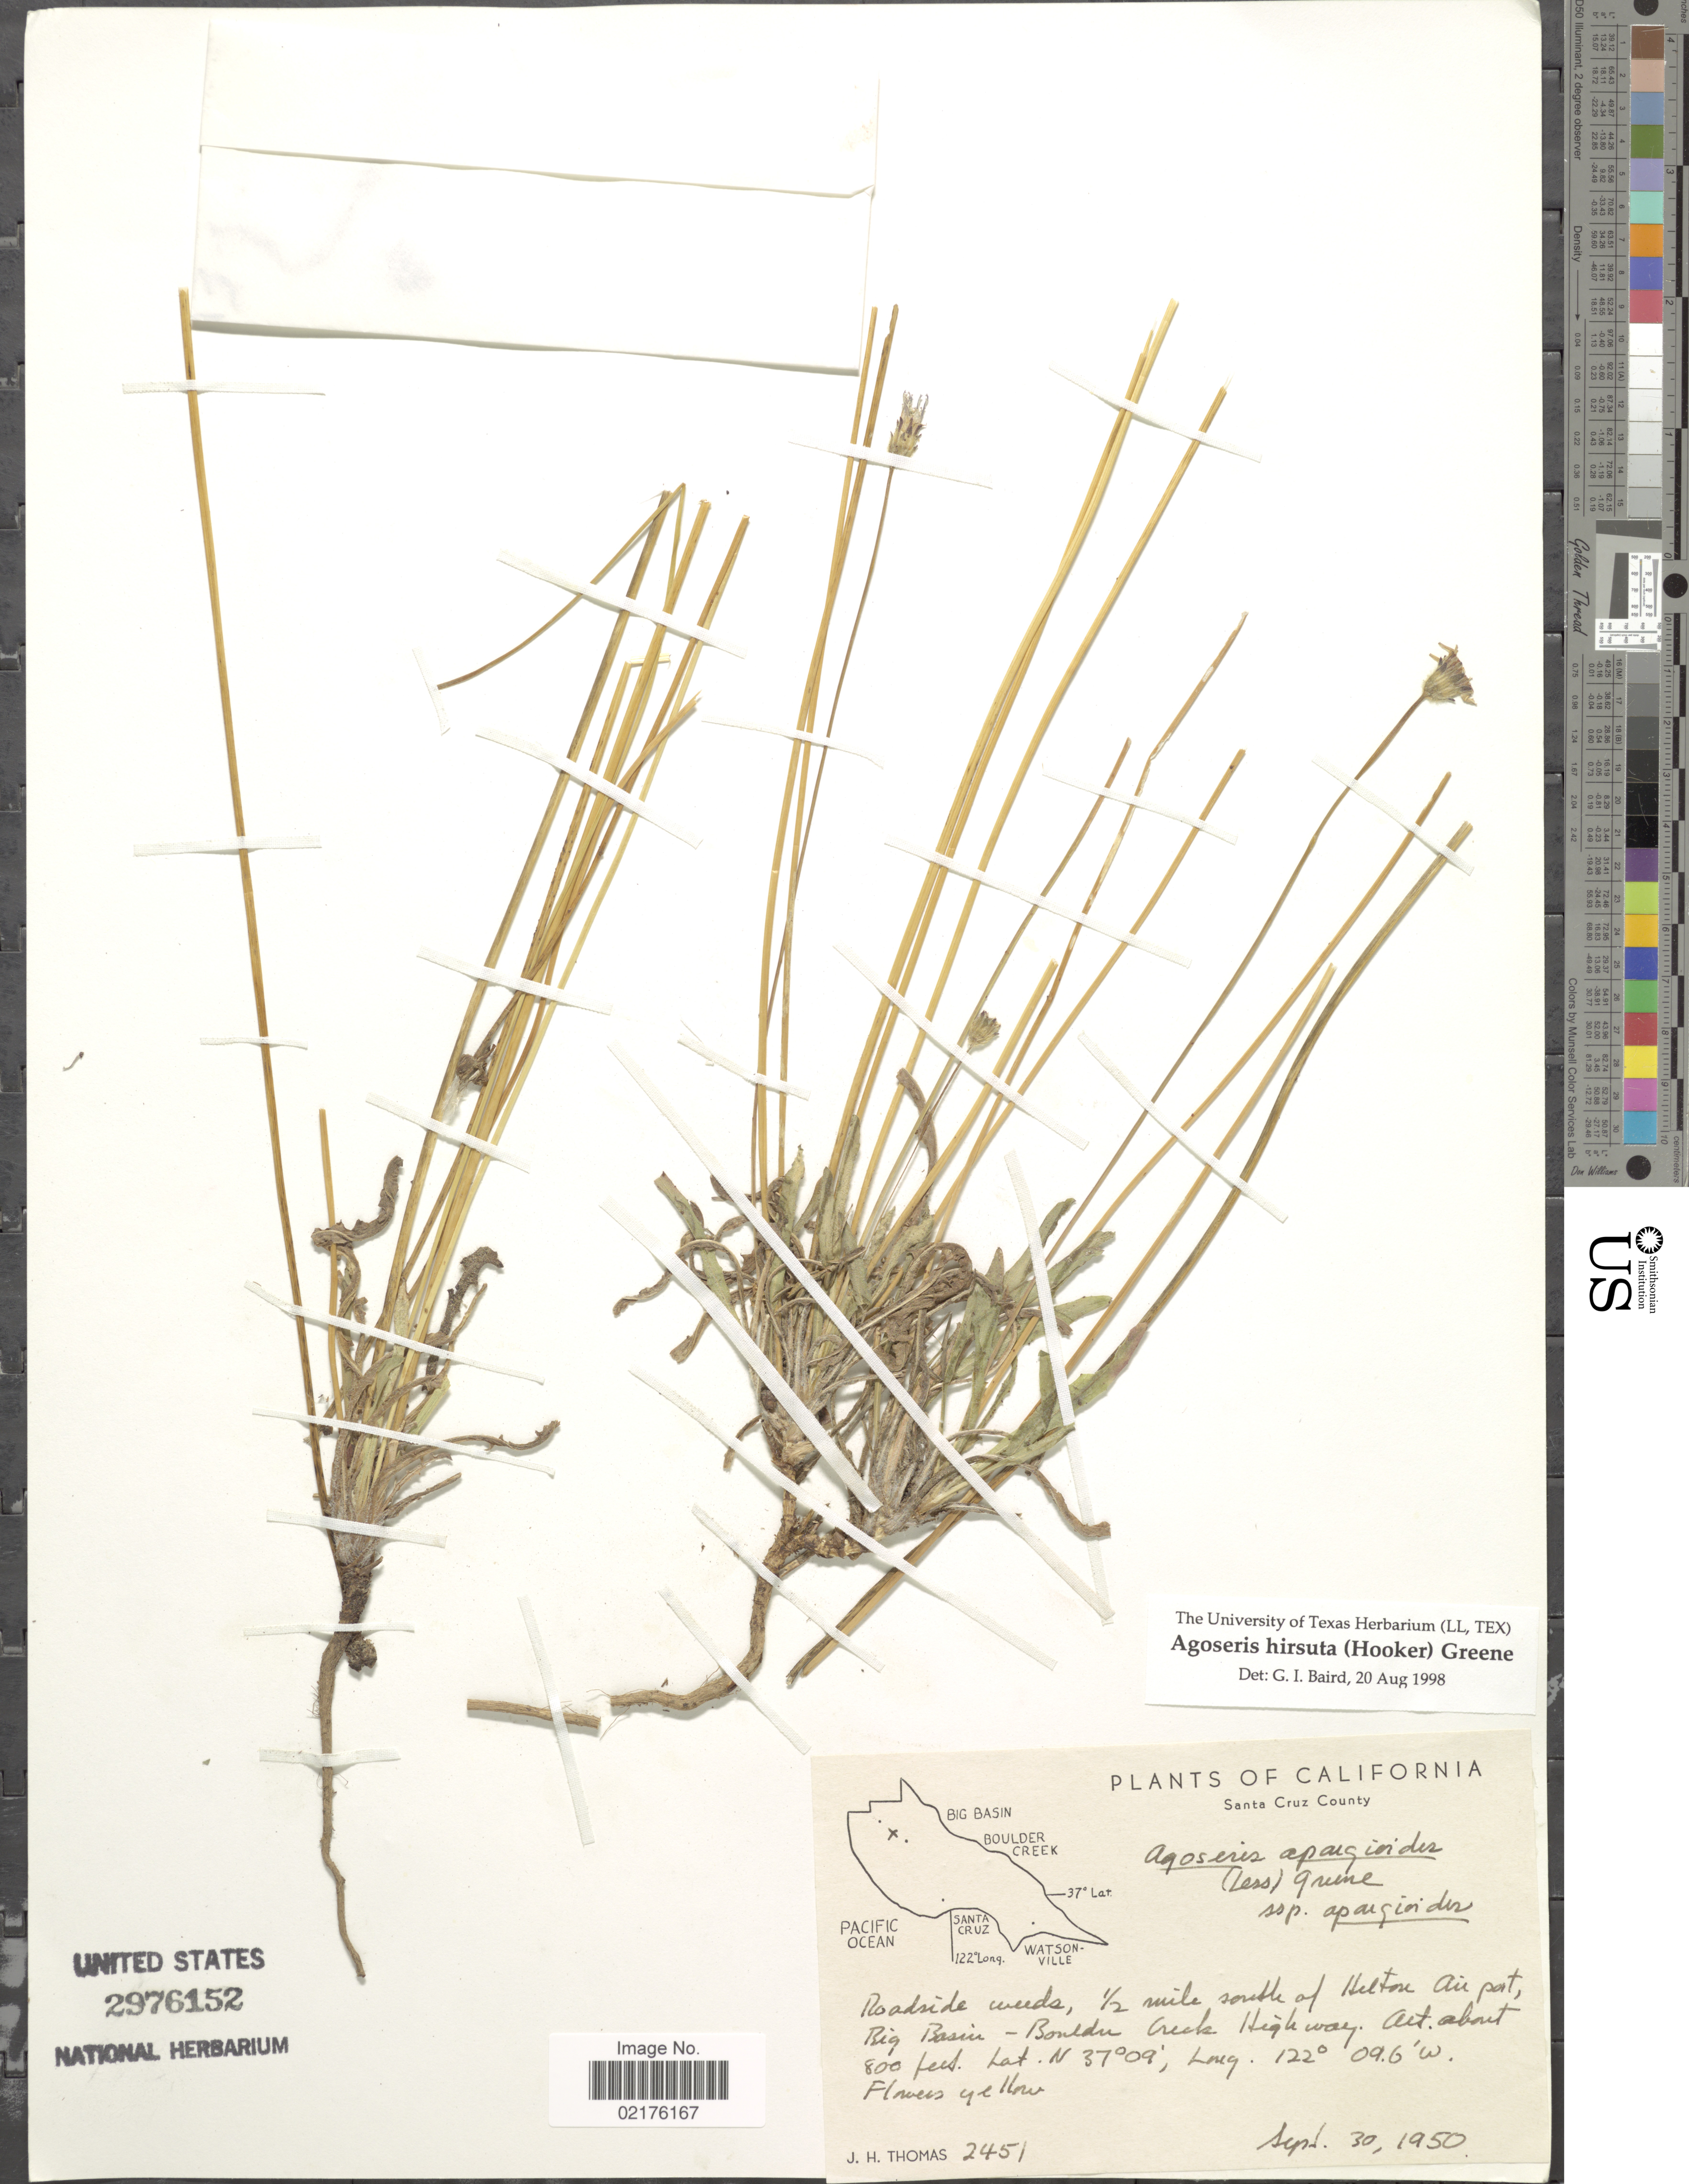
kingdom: Plantae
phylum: Tracheophyta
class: Magnoliopsida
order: Asterales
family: Asteraceae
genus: Agoseris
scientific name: Agoseris hirsuta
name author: (Hook.) Greene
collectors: J. H. Thomas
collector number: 2451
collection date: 1950-09-30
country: United States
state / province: California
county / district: Santa Cruz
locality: Santa Cruz County, Roadside weeds, ½ mile south of Hilton Airport, Big Basin, Boulder Creek Highway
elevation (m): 244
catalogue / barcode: US 2976152